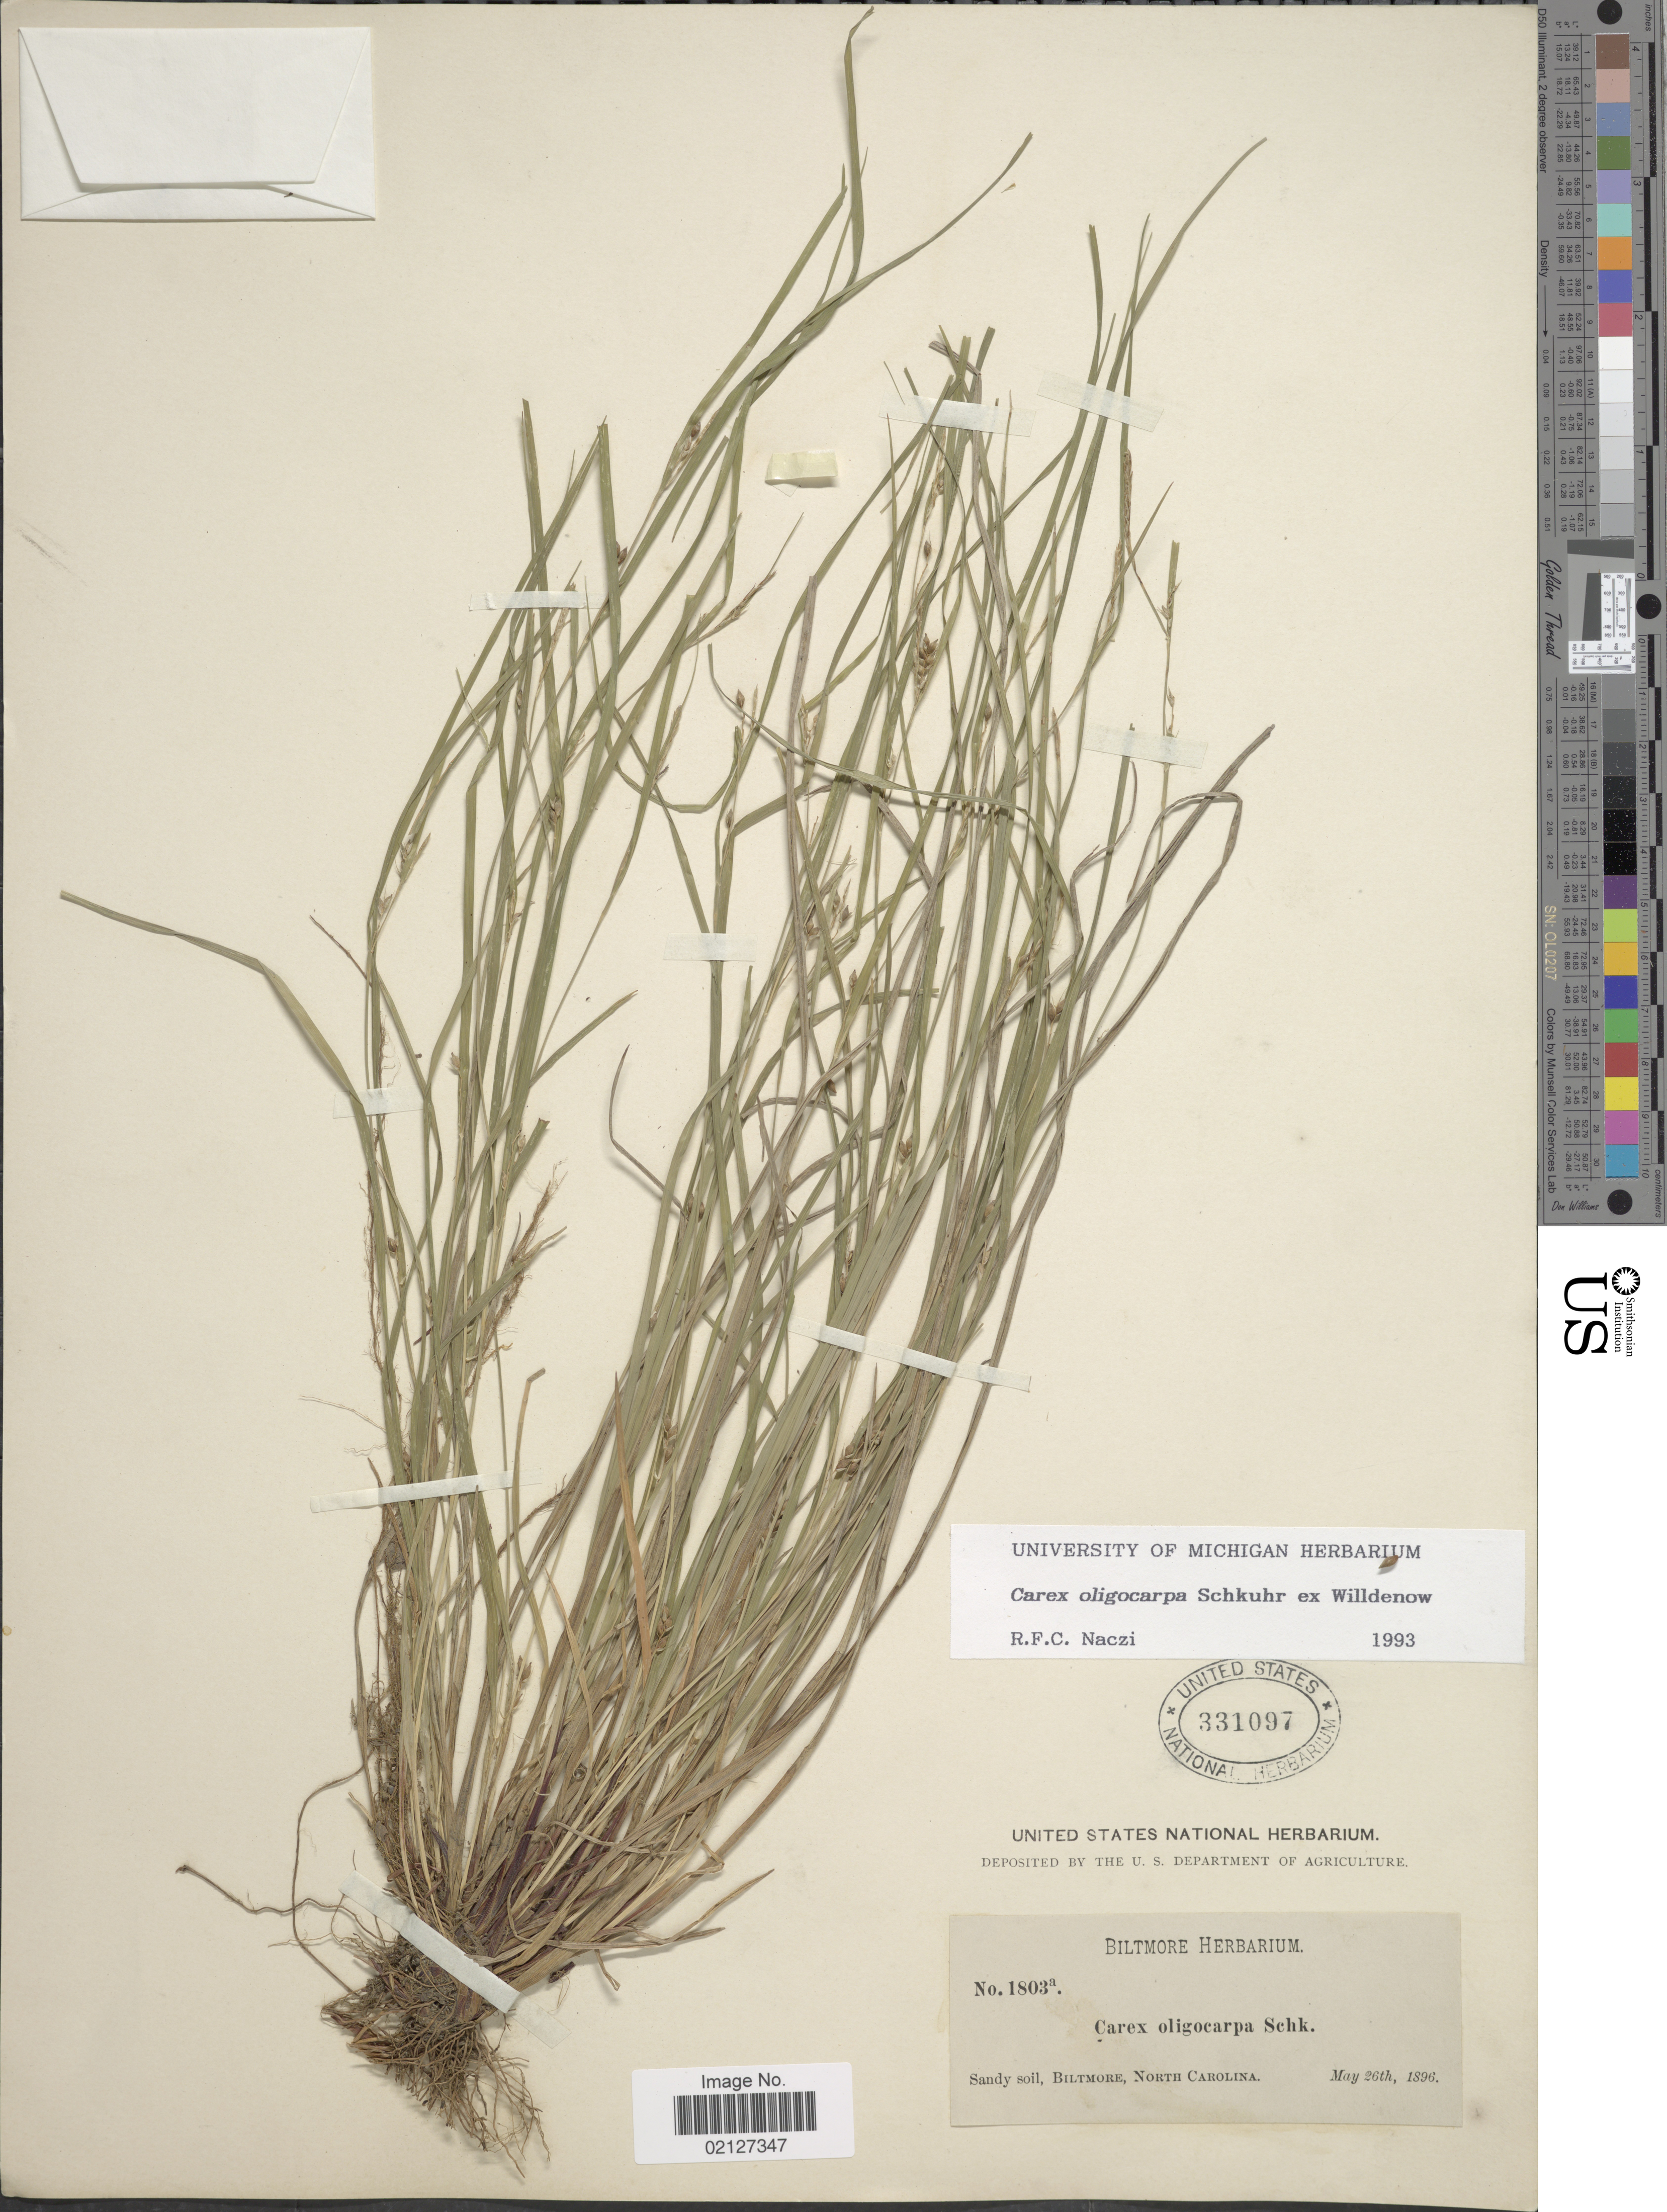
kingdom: Plantae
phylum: Tracheophyta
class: Liliopsida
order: Poales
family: Cyperaceae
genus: Carex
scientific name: Carex oligocarpa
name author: Willd.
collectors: ex herb. Biltmore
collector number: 1803a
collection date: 1896-05-26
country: United States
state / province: North Carolina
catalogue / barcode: US 331097